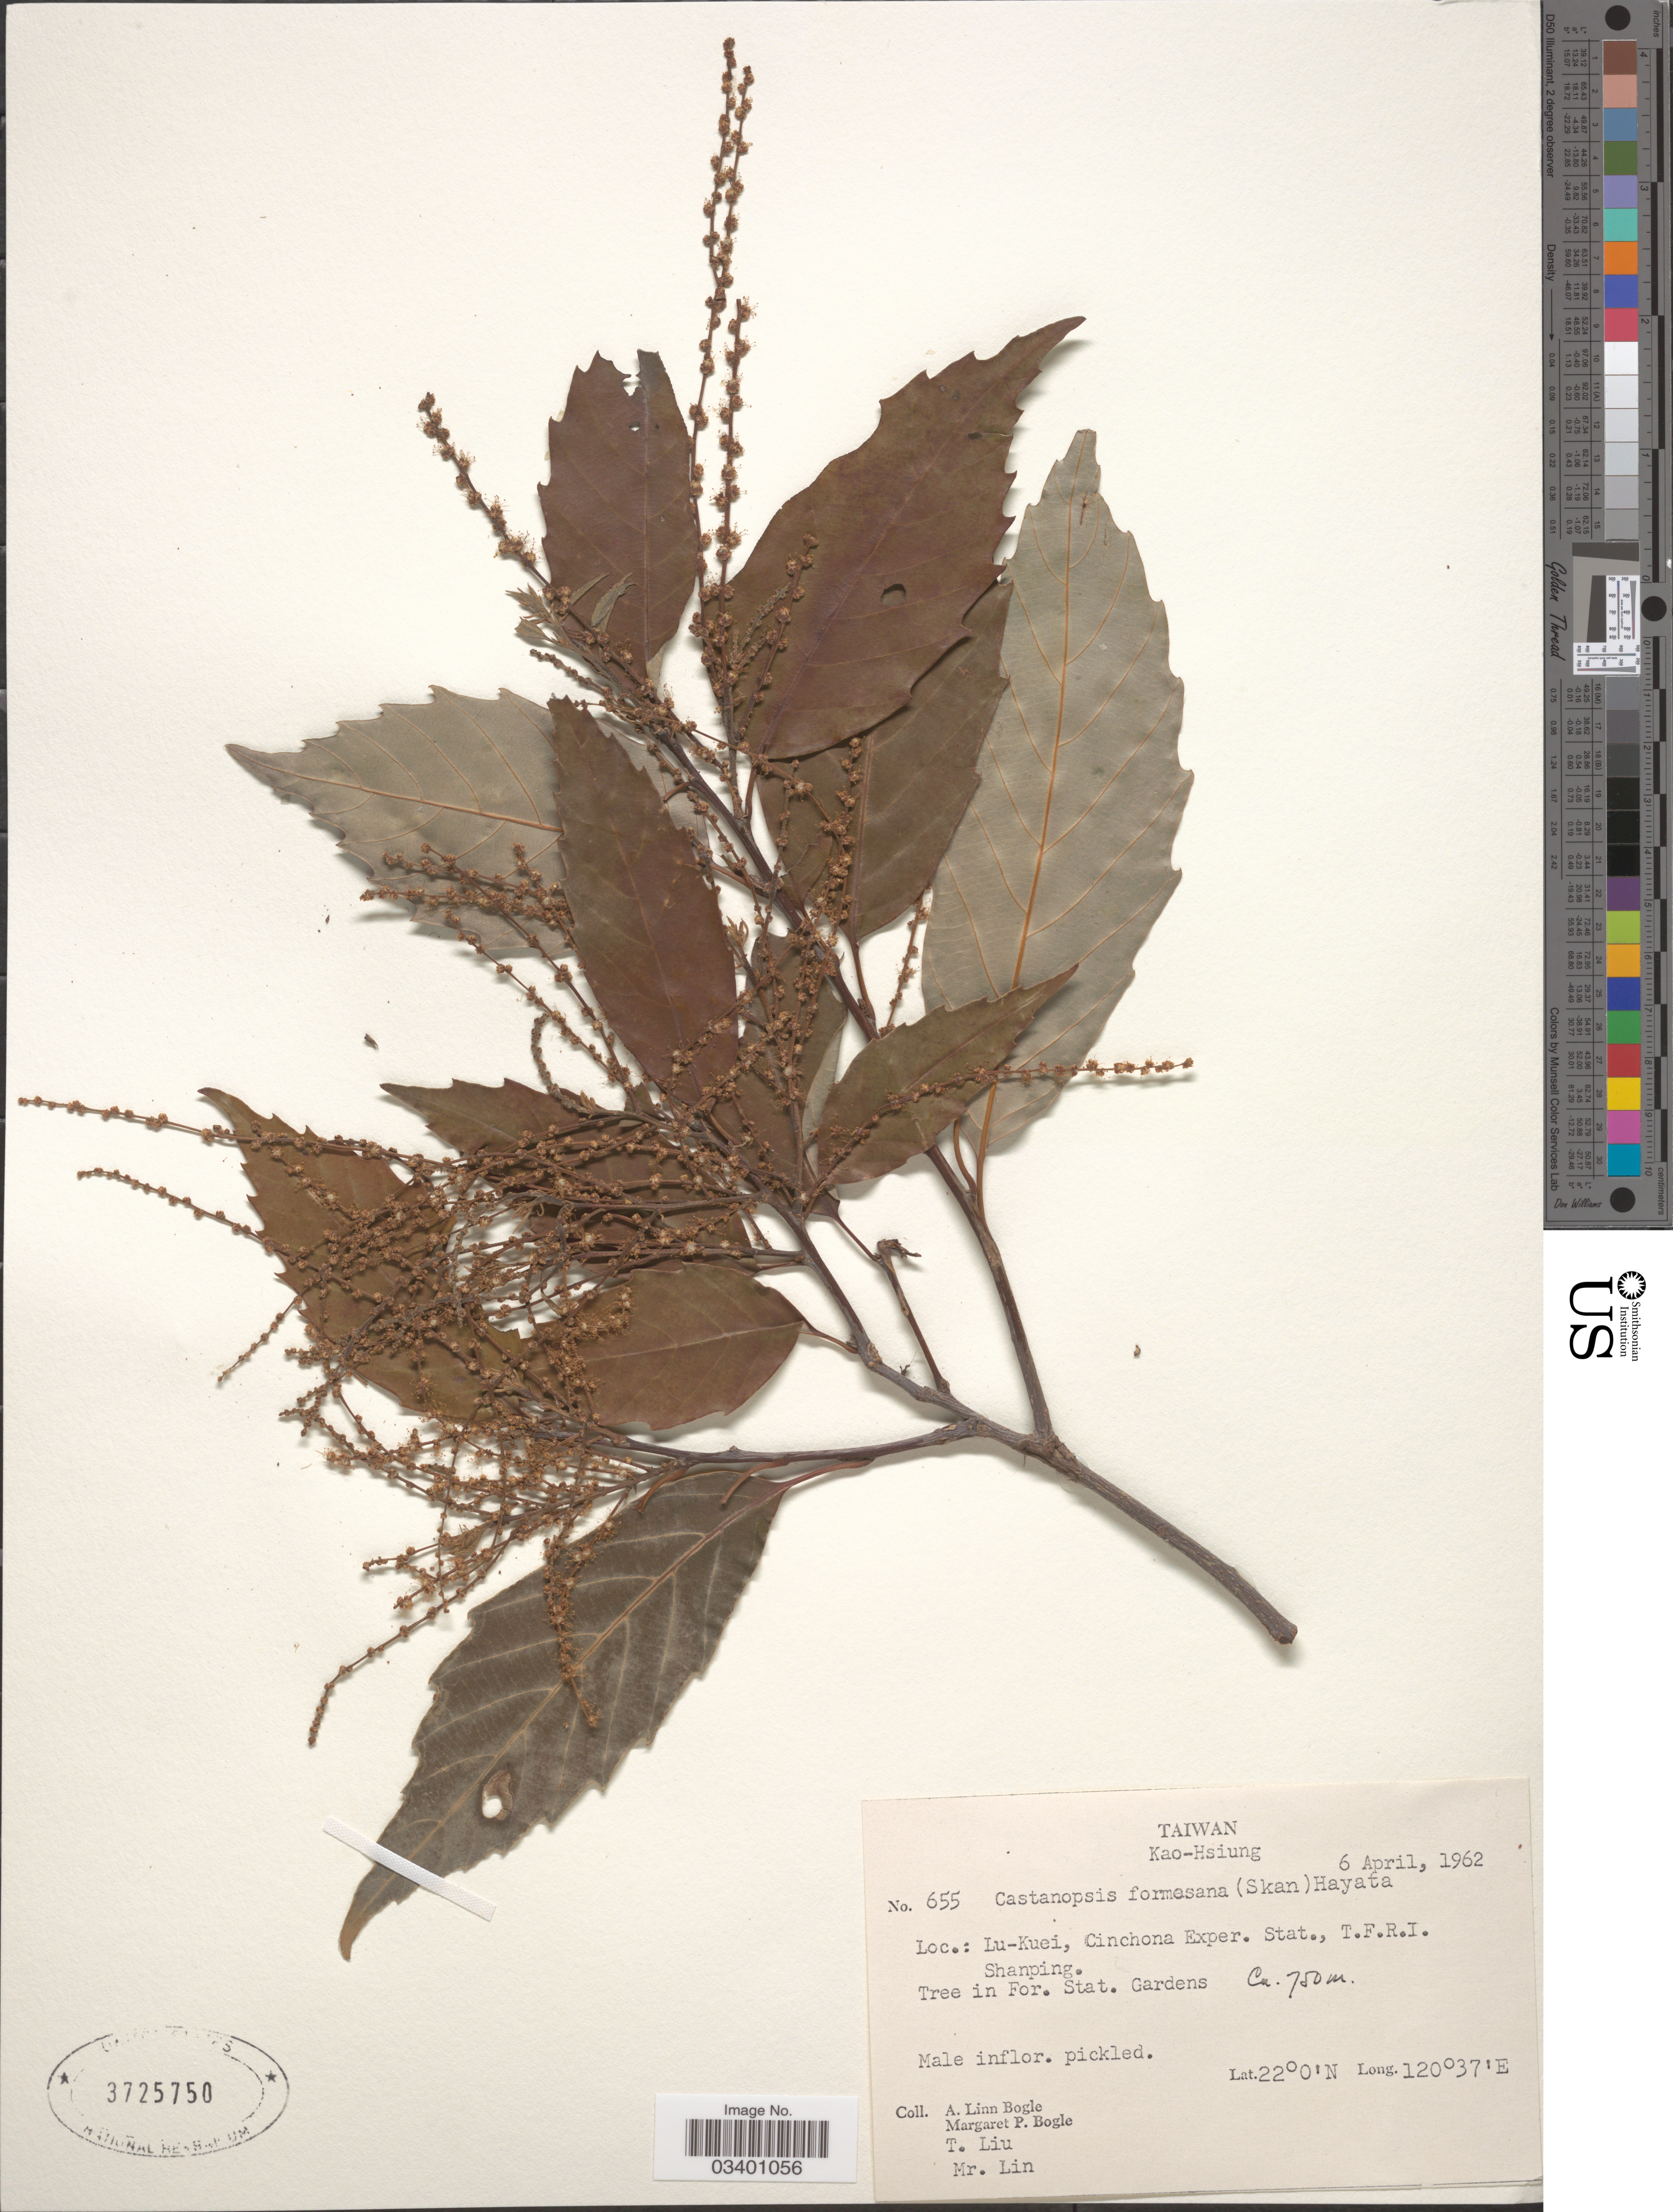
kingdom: Plantae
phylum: Tracheophyta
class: Magnoliopsida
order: Fagales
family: Fagaceae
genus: Castanopsis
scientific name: Castanopsis formosana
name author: (Skan) Hayata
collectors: Bogle, A.L., M. Bogle, T. Liu & Mr. Lin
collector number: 655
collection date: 1962-04-06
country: Taiwan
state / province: Kaohsiung City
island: Taiwan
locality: Kao-Hsiung. Lu-Kuei, Cinchona Exper. Stat., T.F.R.I. Shanping. Tree in For. Stat. Gardens.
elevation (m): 750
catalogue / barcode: US 3725750